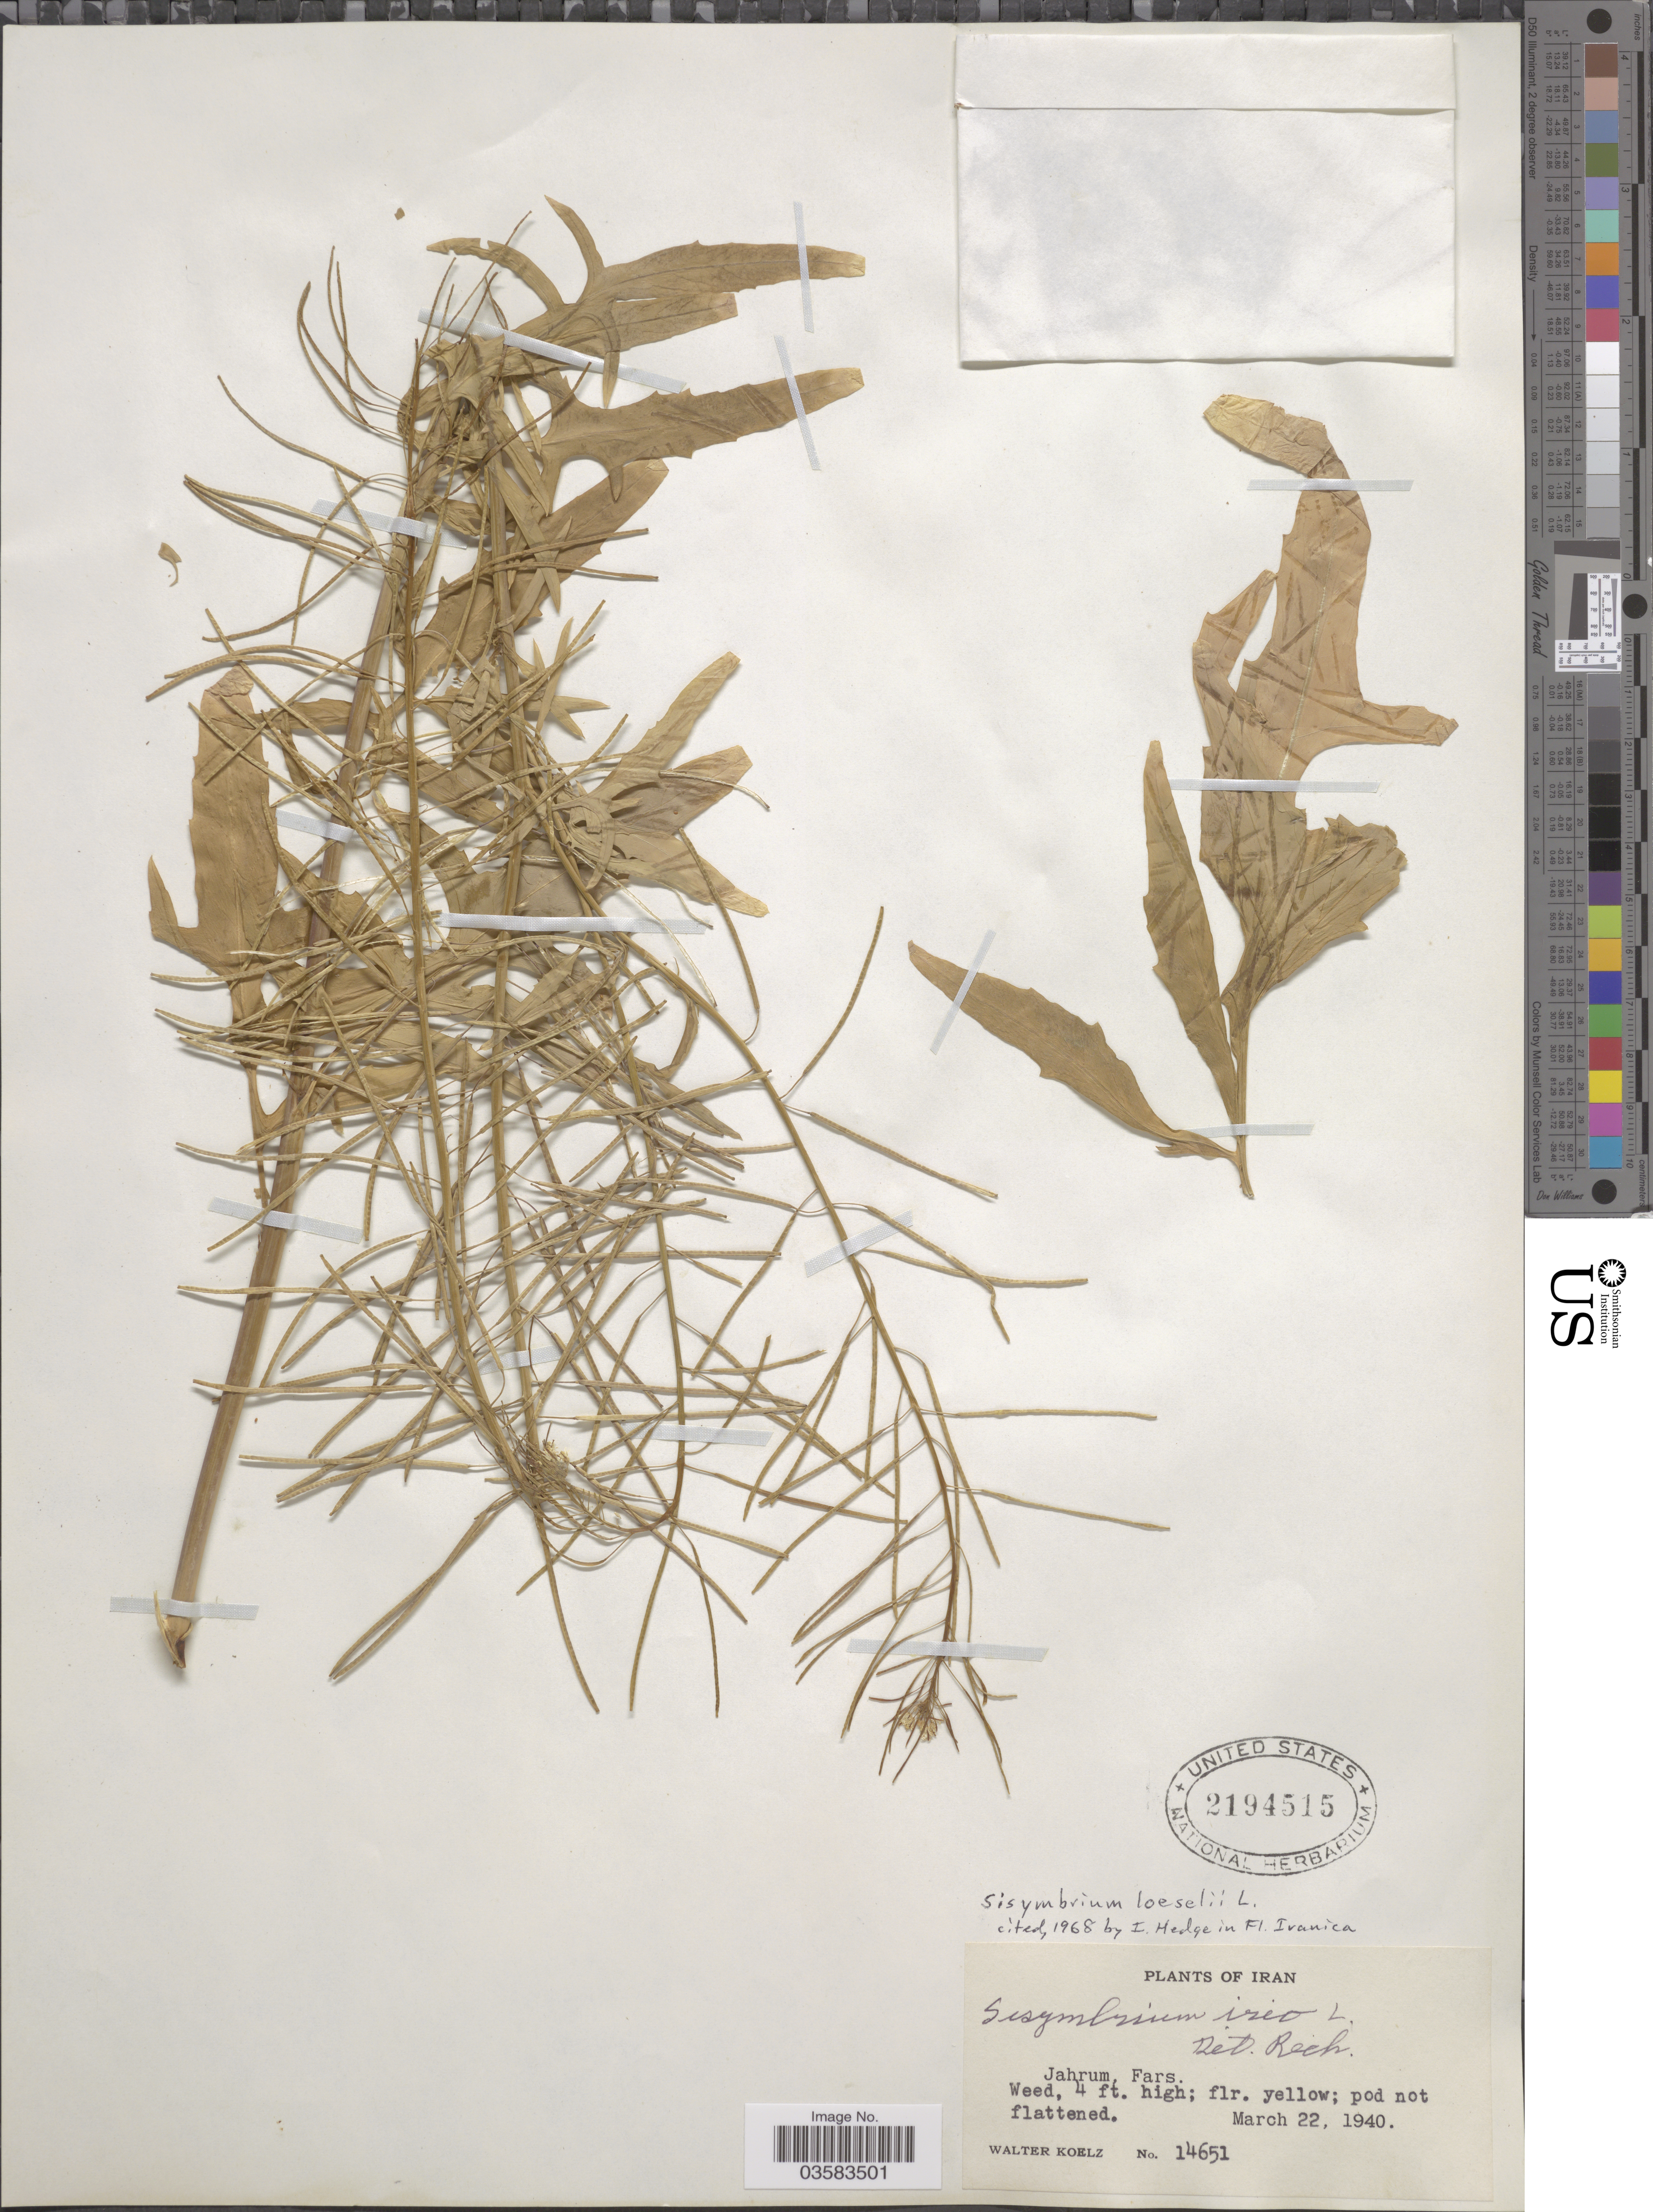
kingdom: Plantae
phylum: Tracheophyta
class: Magnoliopsida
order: Brassicales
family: Brassicaceae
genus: Sisymbrium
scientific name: Sisymbrium loeselii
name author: L.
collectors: W. N. Koelz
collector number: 14651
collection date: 1940-03-22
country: Iran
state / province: Fars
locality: Jahrum.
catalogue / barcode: US 2194515